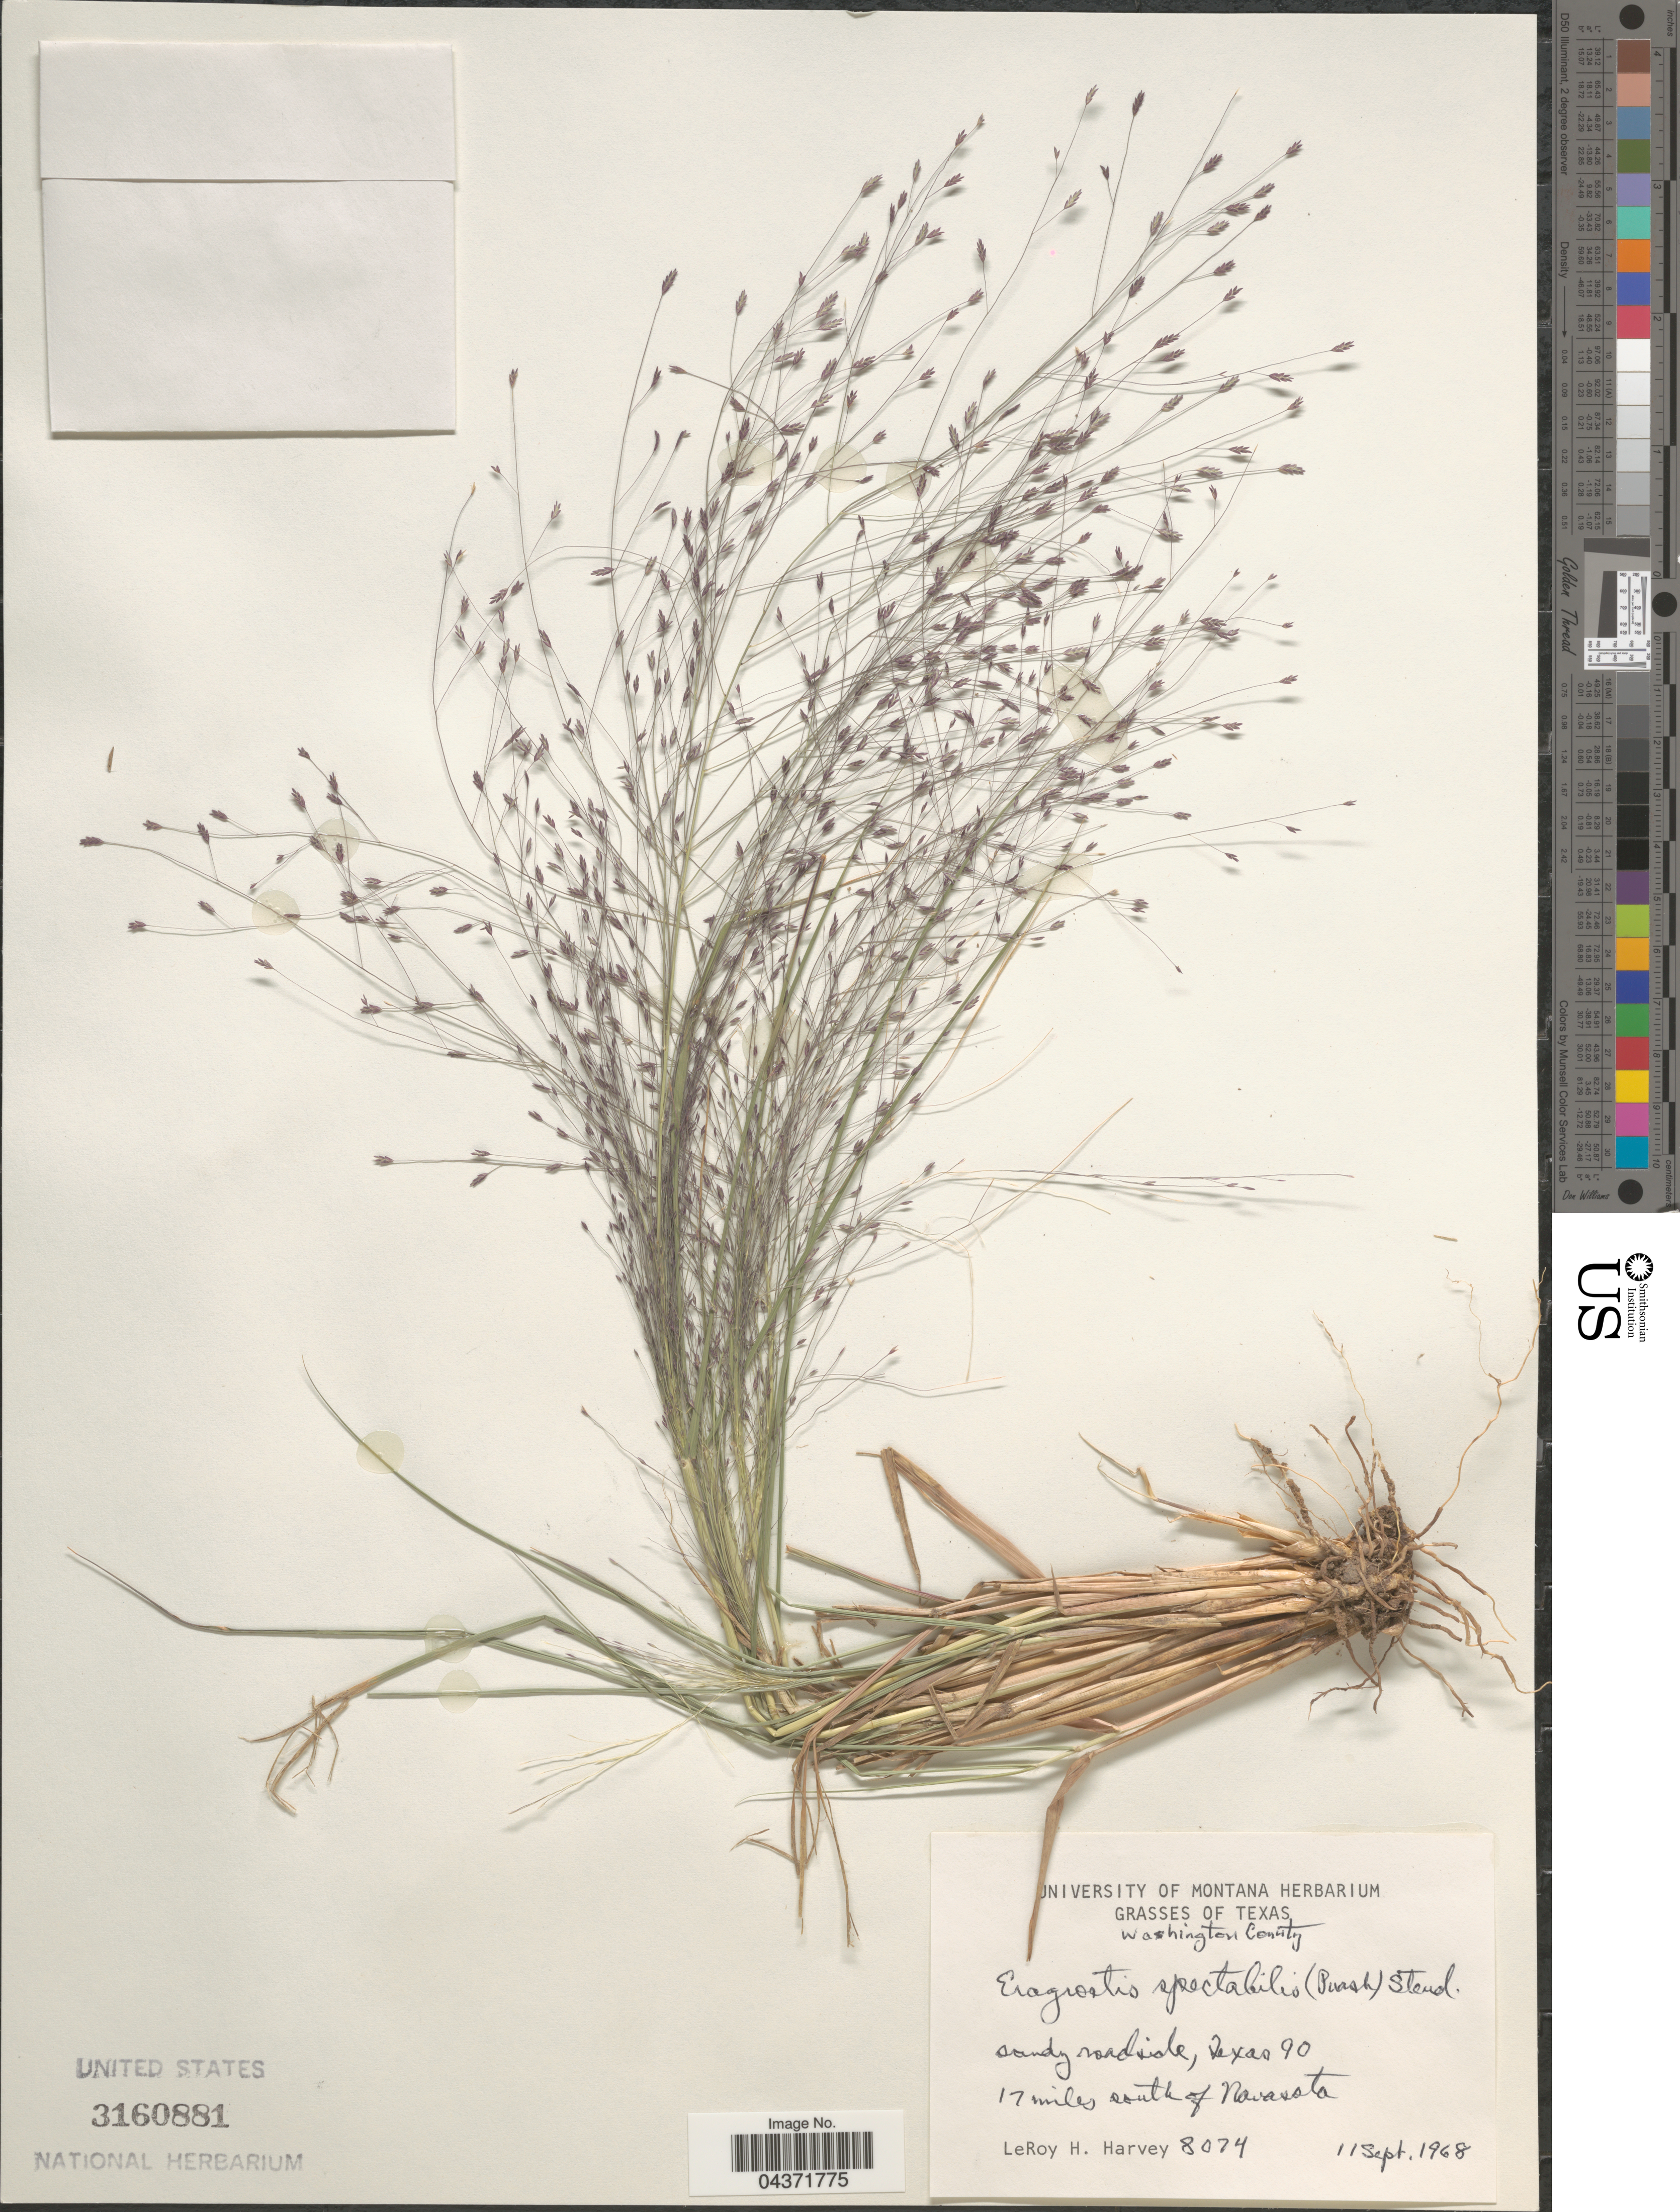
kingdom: Plantae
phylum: Tracheophyta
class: Liliopsida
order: Poales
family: Poaceae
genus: Eragrostis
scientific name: Eragrostis spectabilis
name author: (Pursh) Steud.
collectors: L. H. Harvey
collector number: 8074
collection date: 1968-09-11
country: United States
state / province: Texas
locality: Washington County. Texas 90. 17 miles south of Navasota.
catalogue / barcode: US 3160881